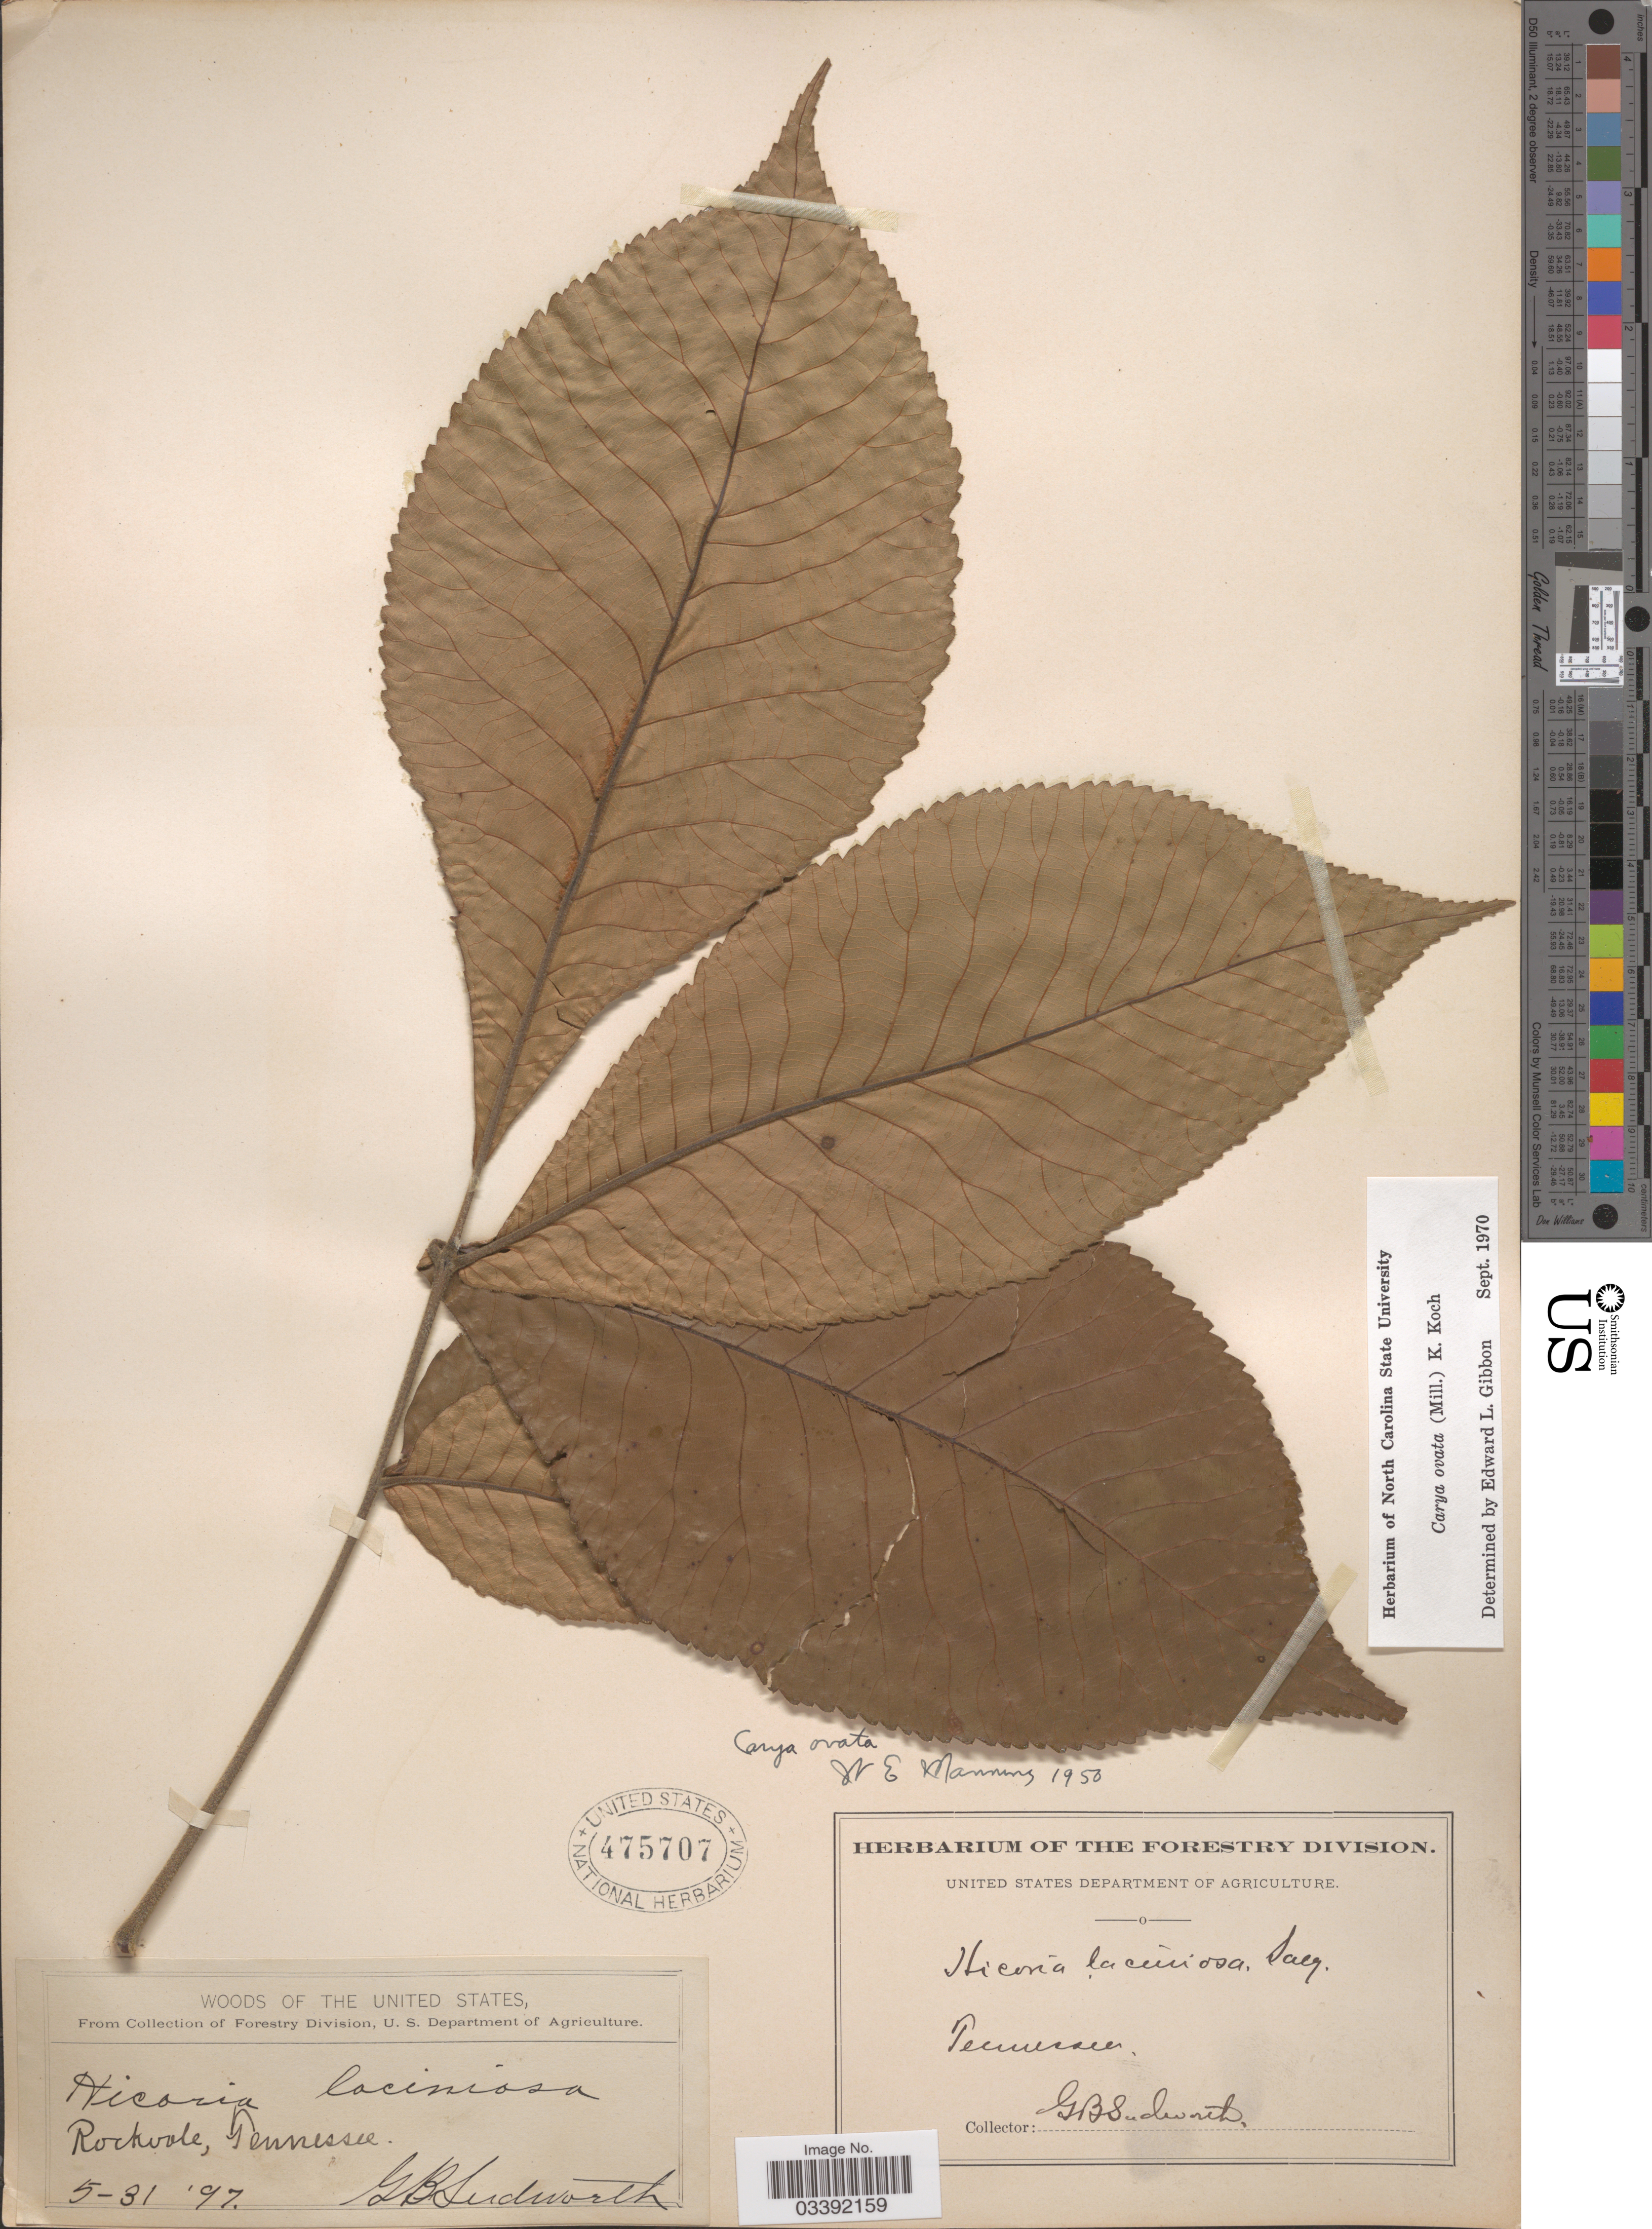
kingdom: Plantae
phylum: Tracheophyta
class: Magnoliopsida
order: Fagales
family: Juglandaceae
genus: Carya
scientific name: Carya ovata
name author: (Mill.) K. Koch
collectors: G. B. Sudworth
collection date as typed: Transcribed d/m/y: 31/5/97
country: United States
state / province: Tennessee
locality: Rockvale.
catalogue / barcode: US 475707